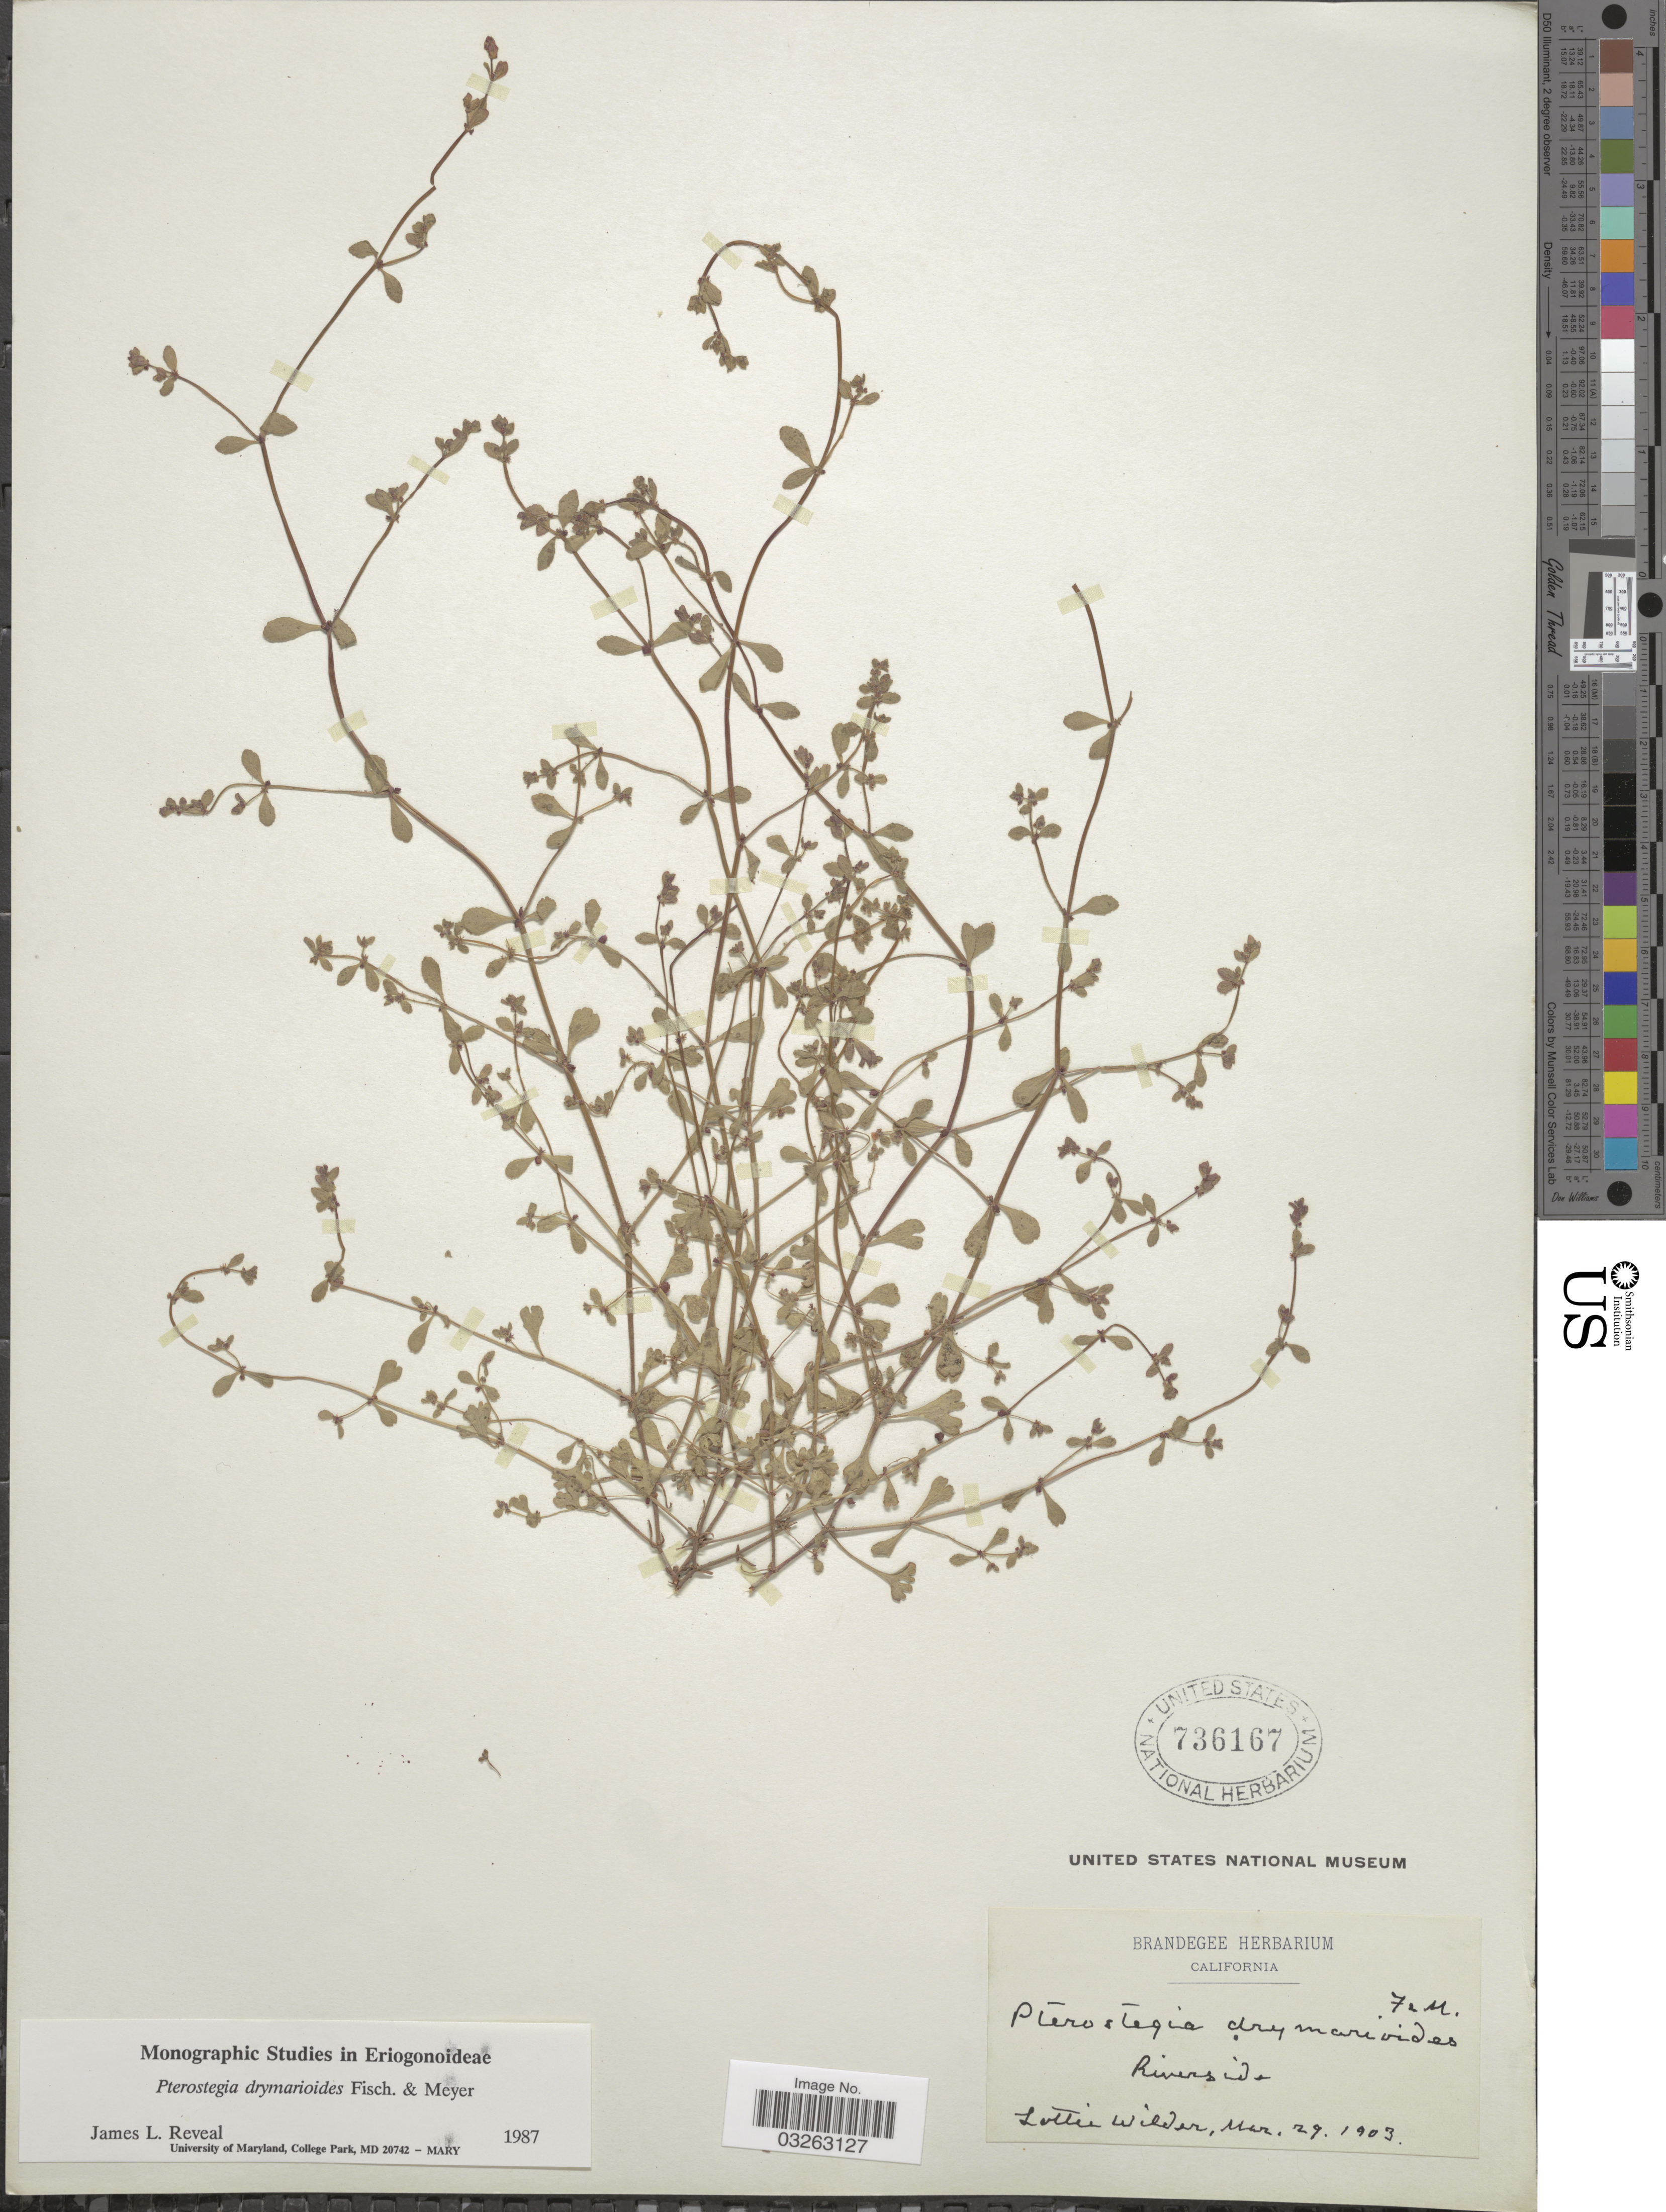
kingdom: Plantae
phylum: Tracheophyta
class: Magnoliopsida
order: Caryophyllales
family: Polygonaceae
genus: Pterostegia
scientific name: Pterostegia drymarioides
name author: Fisch. & C.A. Mey.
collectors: L. Wilder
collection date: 1903-03-29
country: United States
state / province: California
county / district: Riverside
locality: Riverside.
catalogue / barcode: US 736167